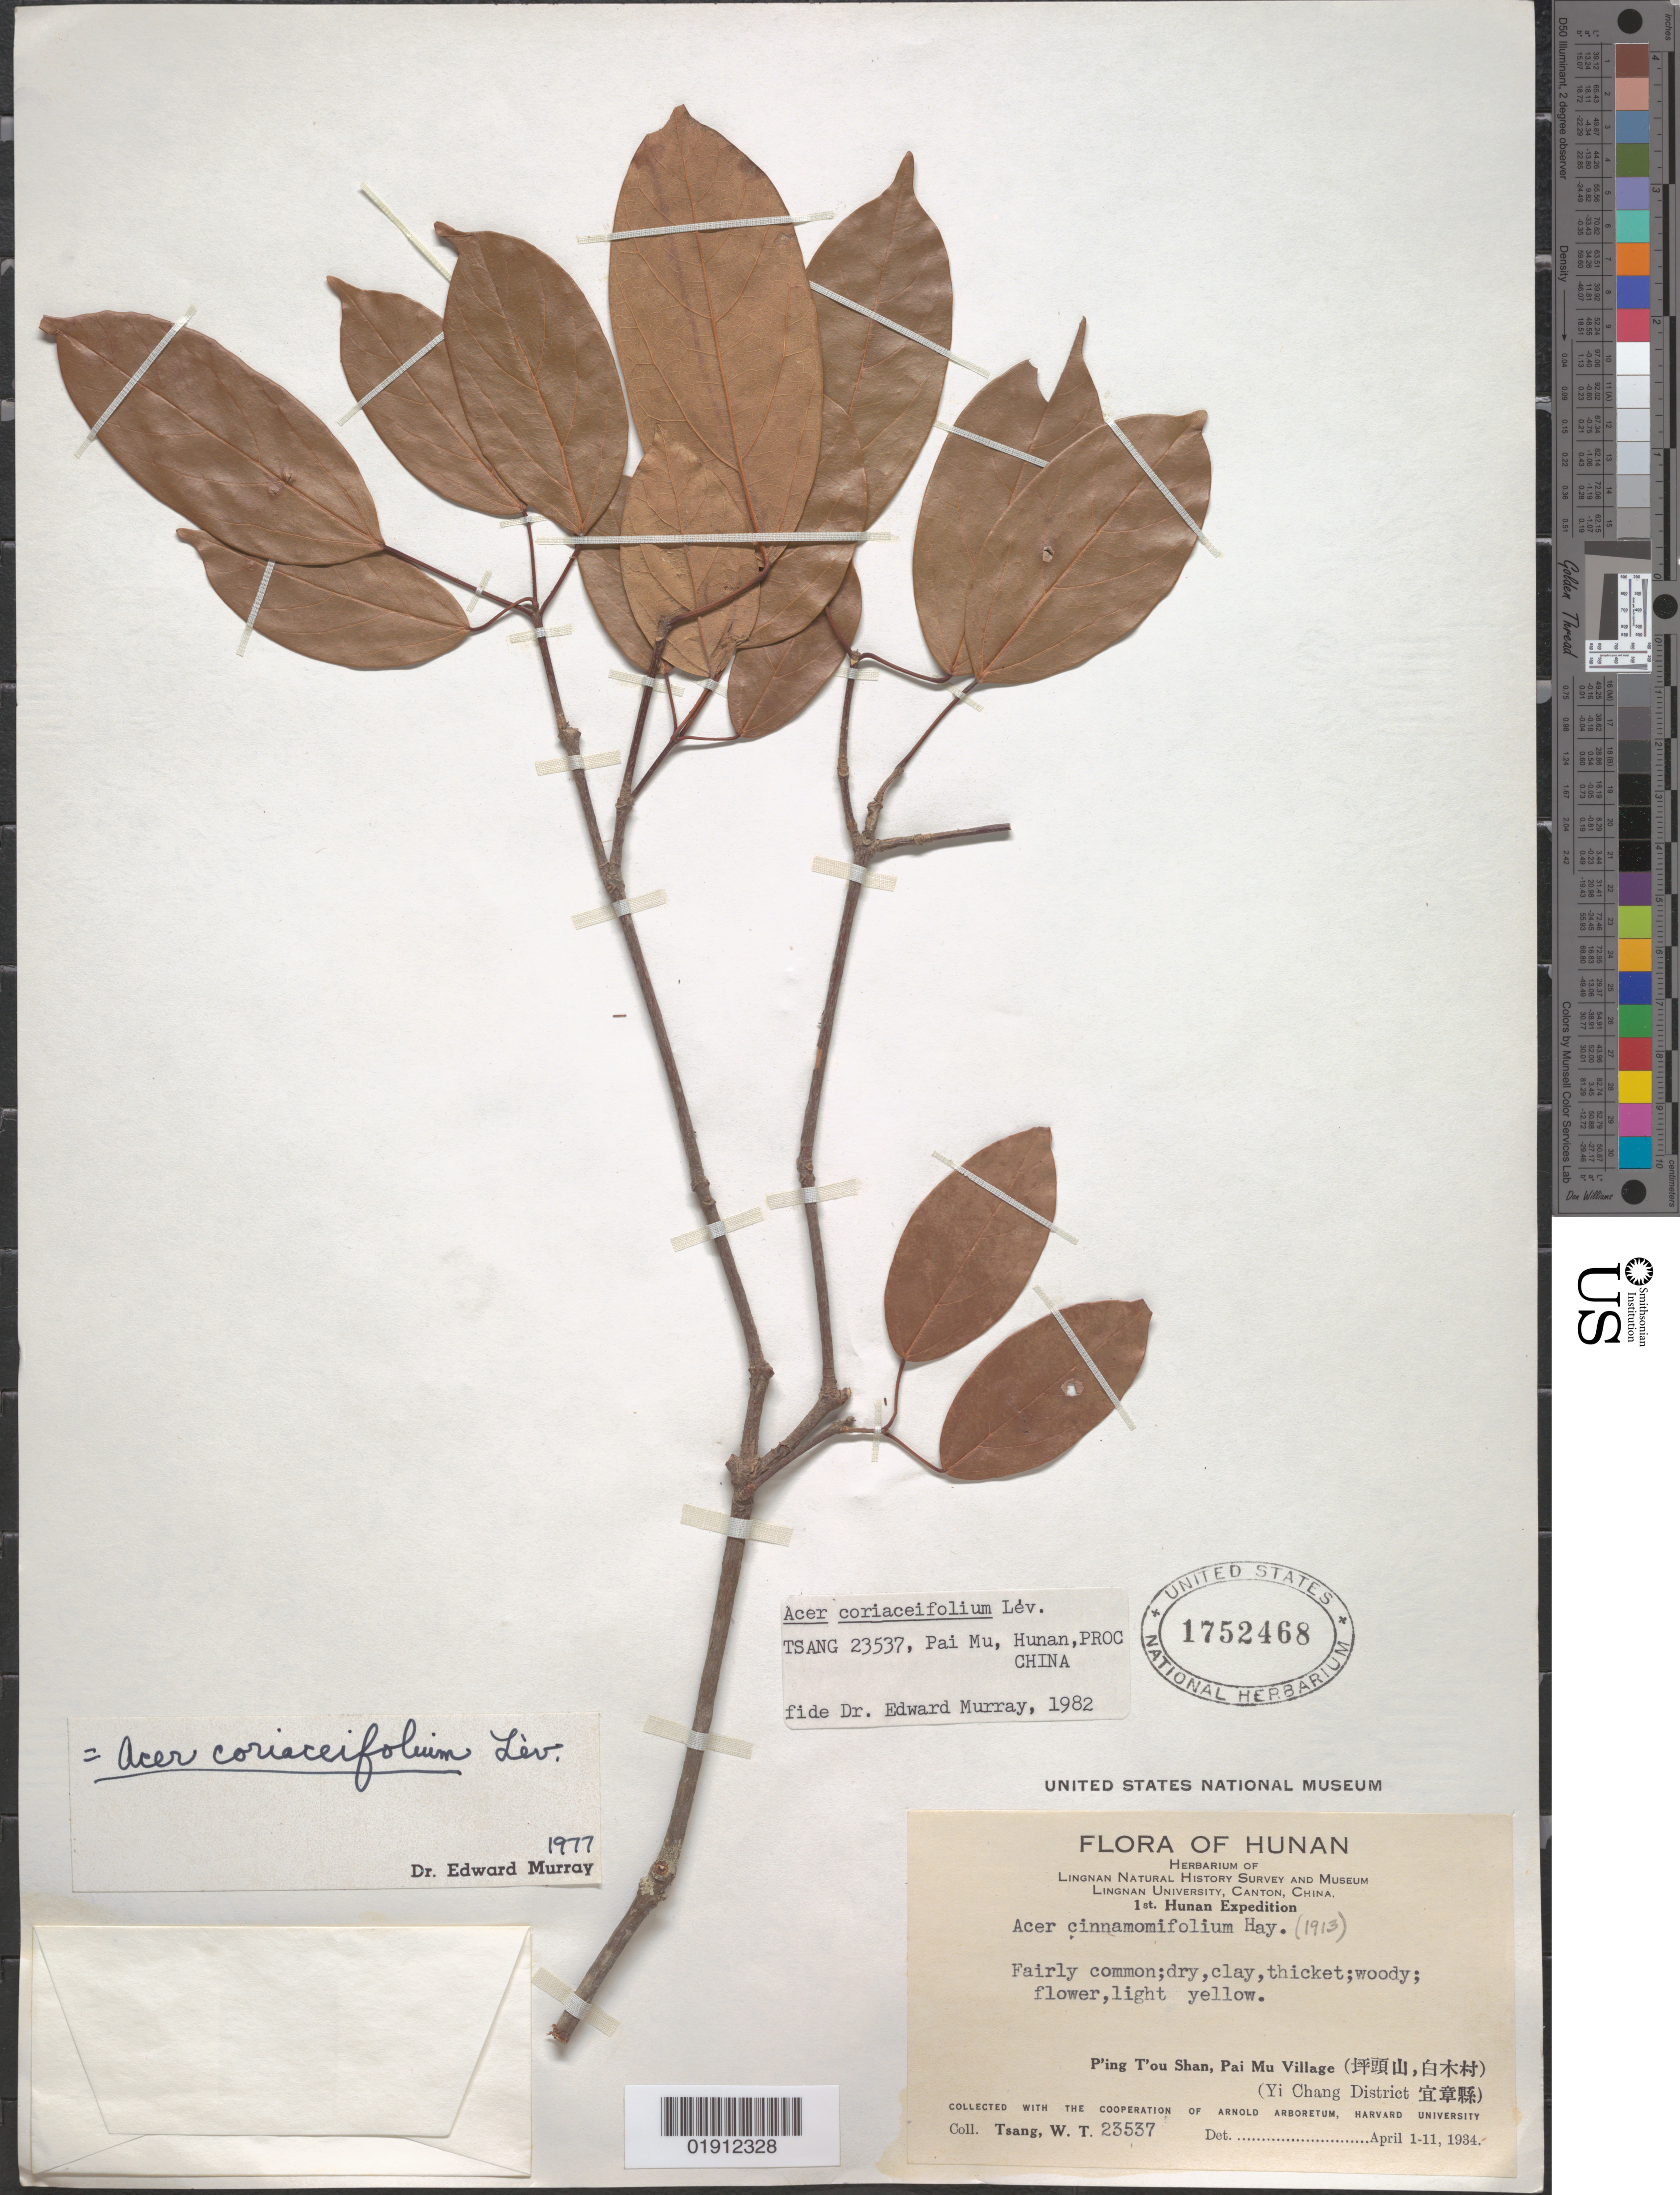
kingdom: Plantae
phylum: Tracheophyta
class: Magnoliopsida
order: Sapindales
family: Sapindaceae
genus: Acer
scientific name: Acer coriaceifolium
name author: H. Lév.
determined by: Murray, Edward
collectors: W. T. Tsang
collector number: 23537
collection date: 1934-04-01/1934-04-11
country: China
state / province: Hunan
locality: Yi Chang District, P'ing T'ou Shan, Pai Mu Village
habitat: Fairly common; dry, clay, thicket; woody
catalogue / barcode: US 1752468